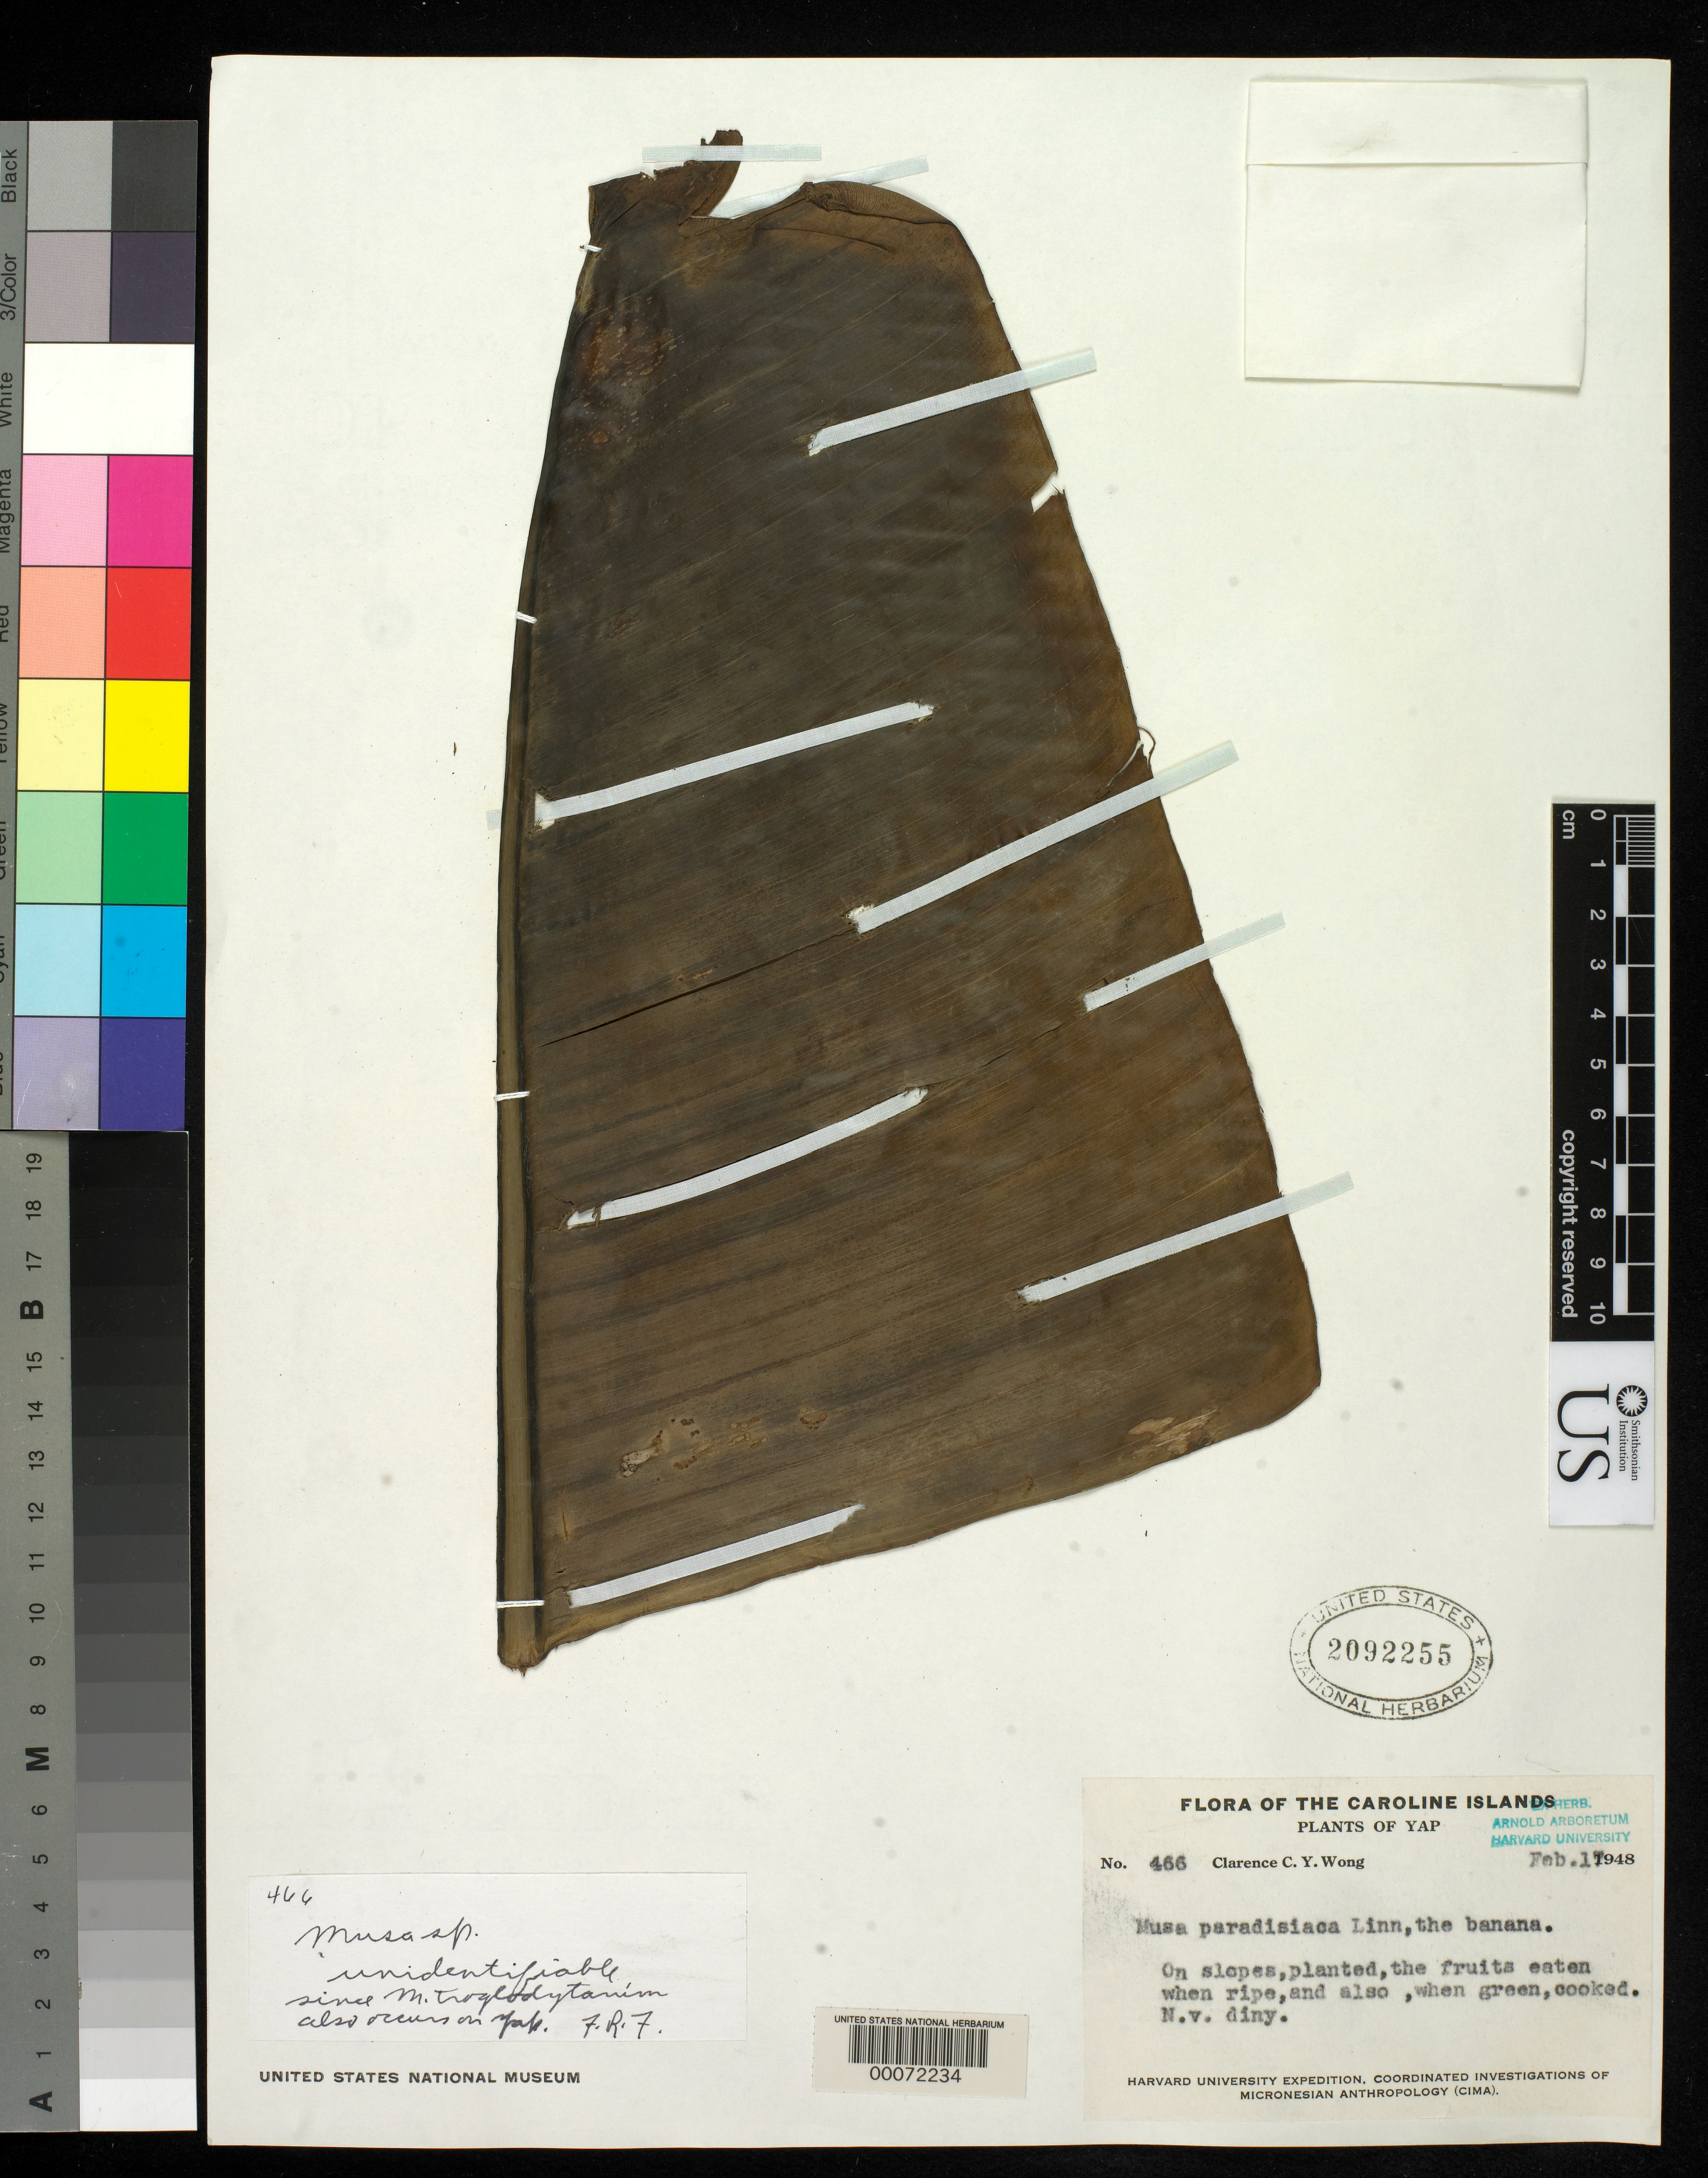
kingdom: Plantae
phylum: Tracheophyta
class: Liliopsida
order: Zingiberales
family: Musaceae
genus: Musa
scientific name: Musa sp.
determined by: Fosberg, F. R.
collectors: C. Y. C. Wong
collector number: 466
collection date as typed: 17 Feb 1948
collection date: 1948-02-17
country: Micronesia, Federated States of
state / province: Yap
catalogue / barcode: US 2092255